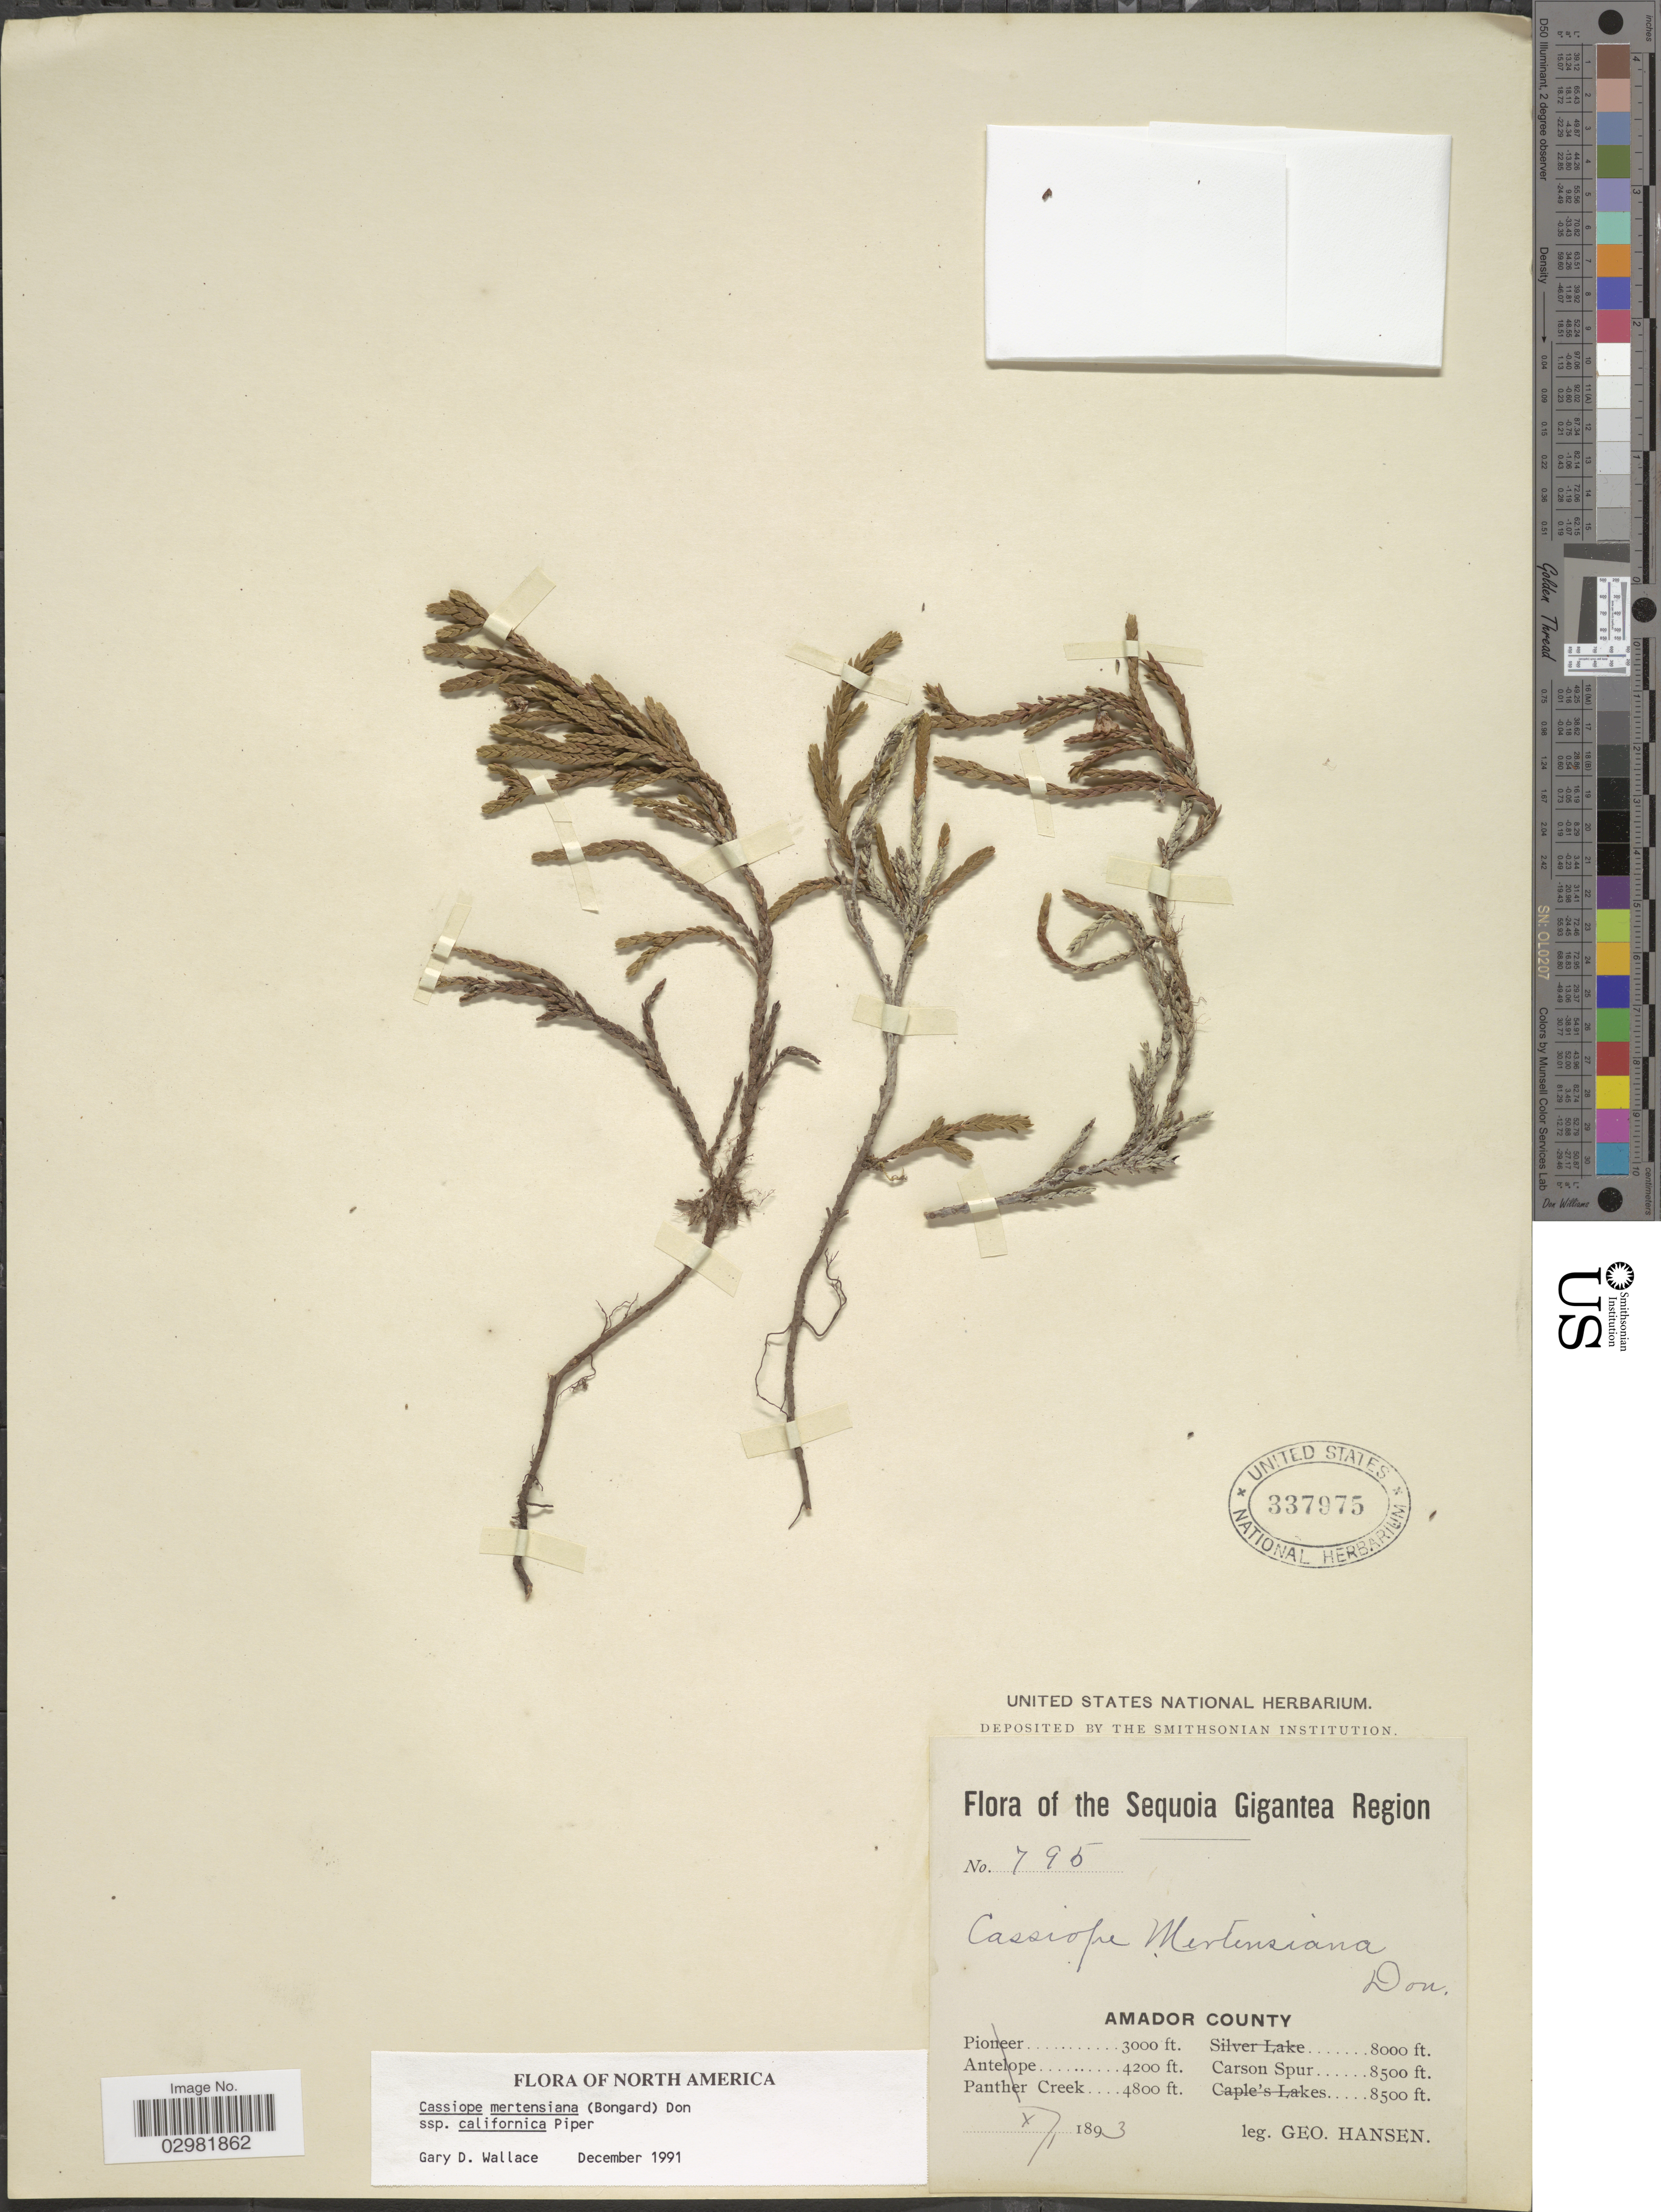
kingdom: Plantae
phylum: Tracheophyta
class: Magnoliopsida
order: Ericales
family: Ericaceae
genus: Cassiope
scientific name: Cassiope mertensiana subsp. californica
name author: Piper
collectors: G. Hansen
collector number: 795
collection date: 1893-10-01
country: United States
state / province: California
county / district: Amador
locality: Sequoia Gigantea Region, Amador County, Carson Spur.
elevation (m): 2591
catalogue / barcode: US 337975